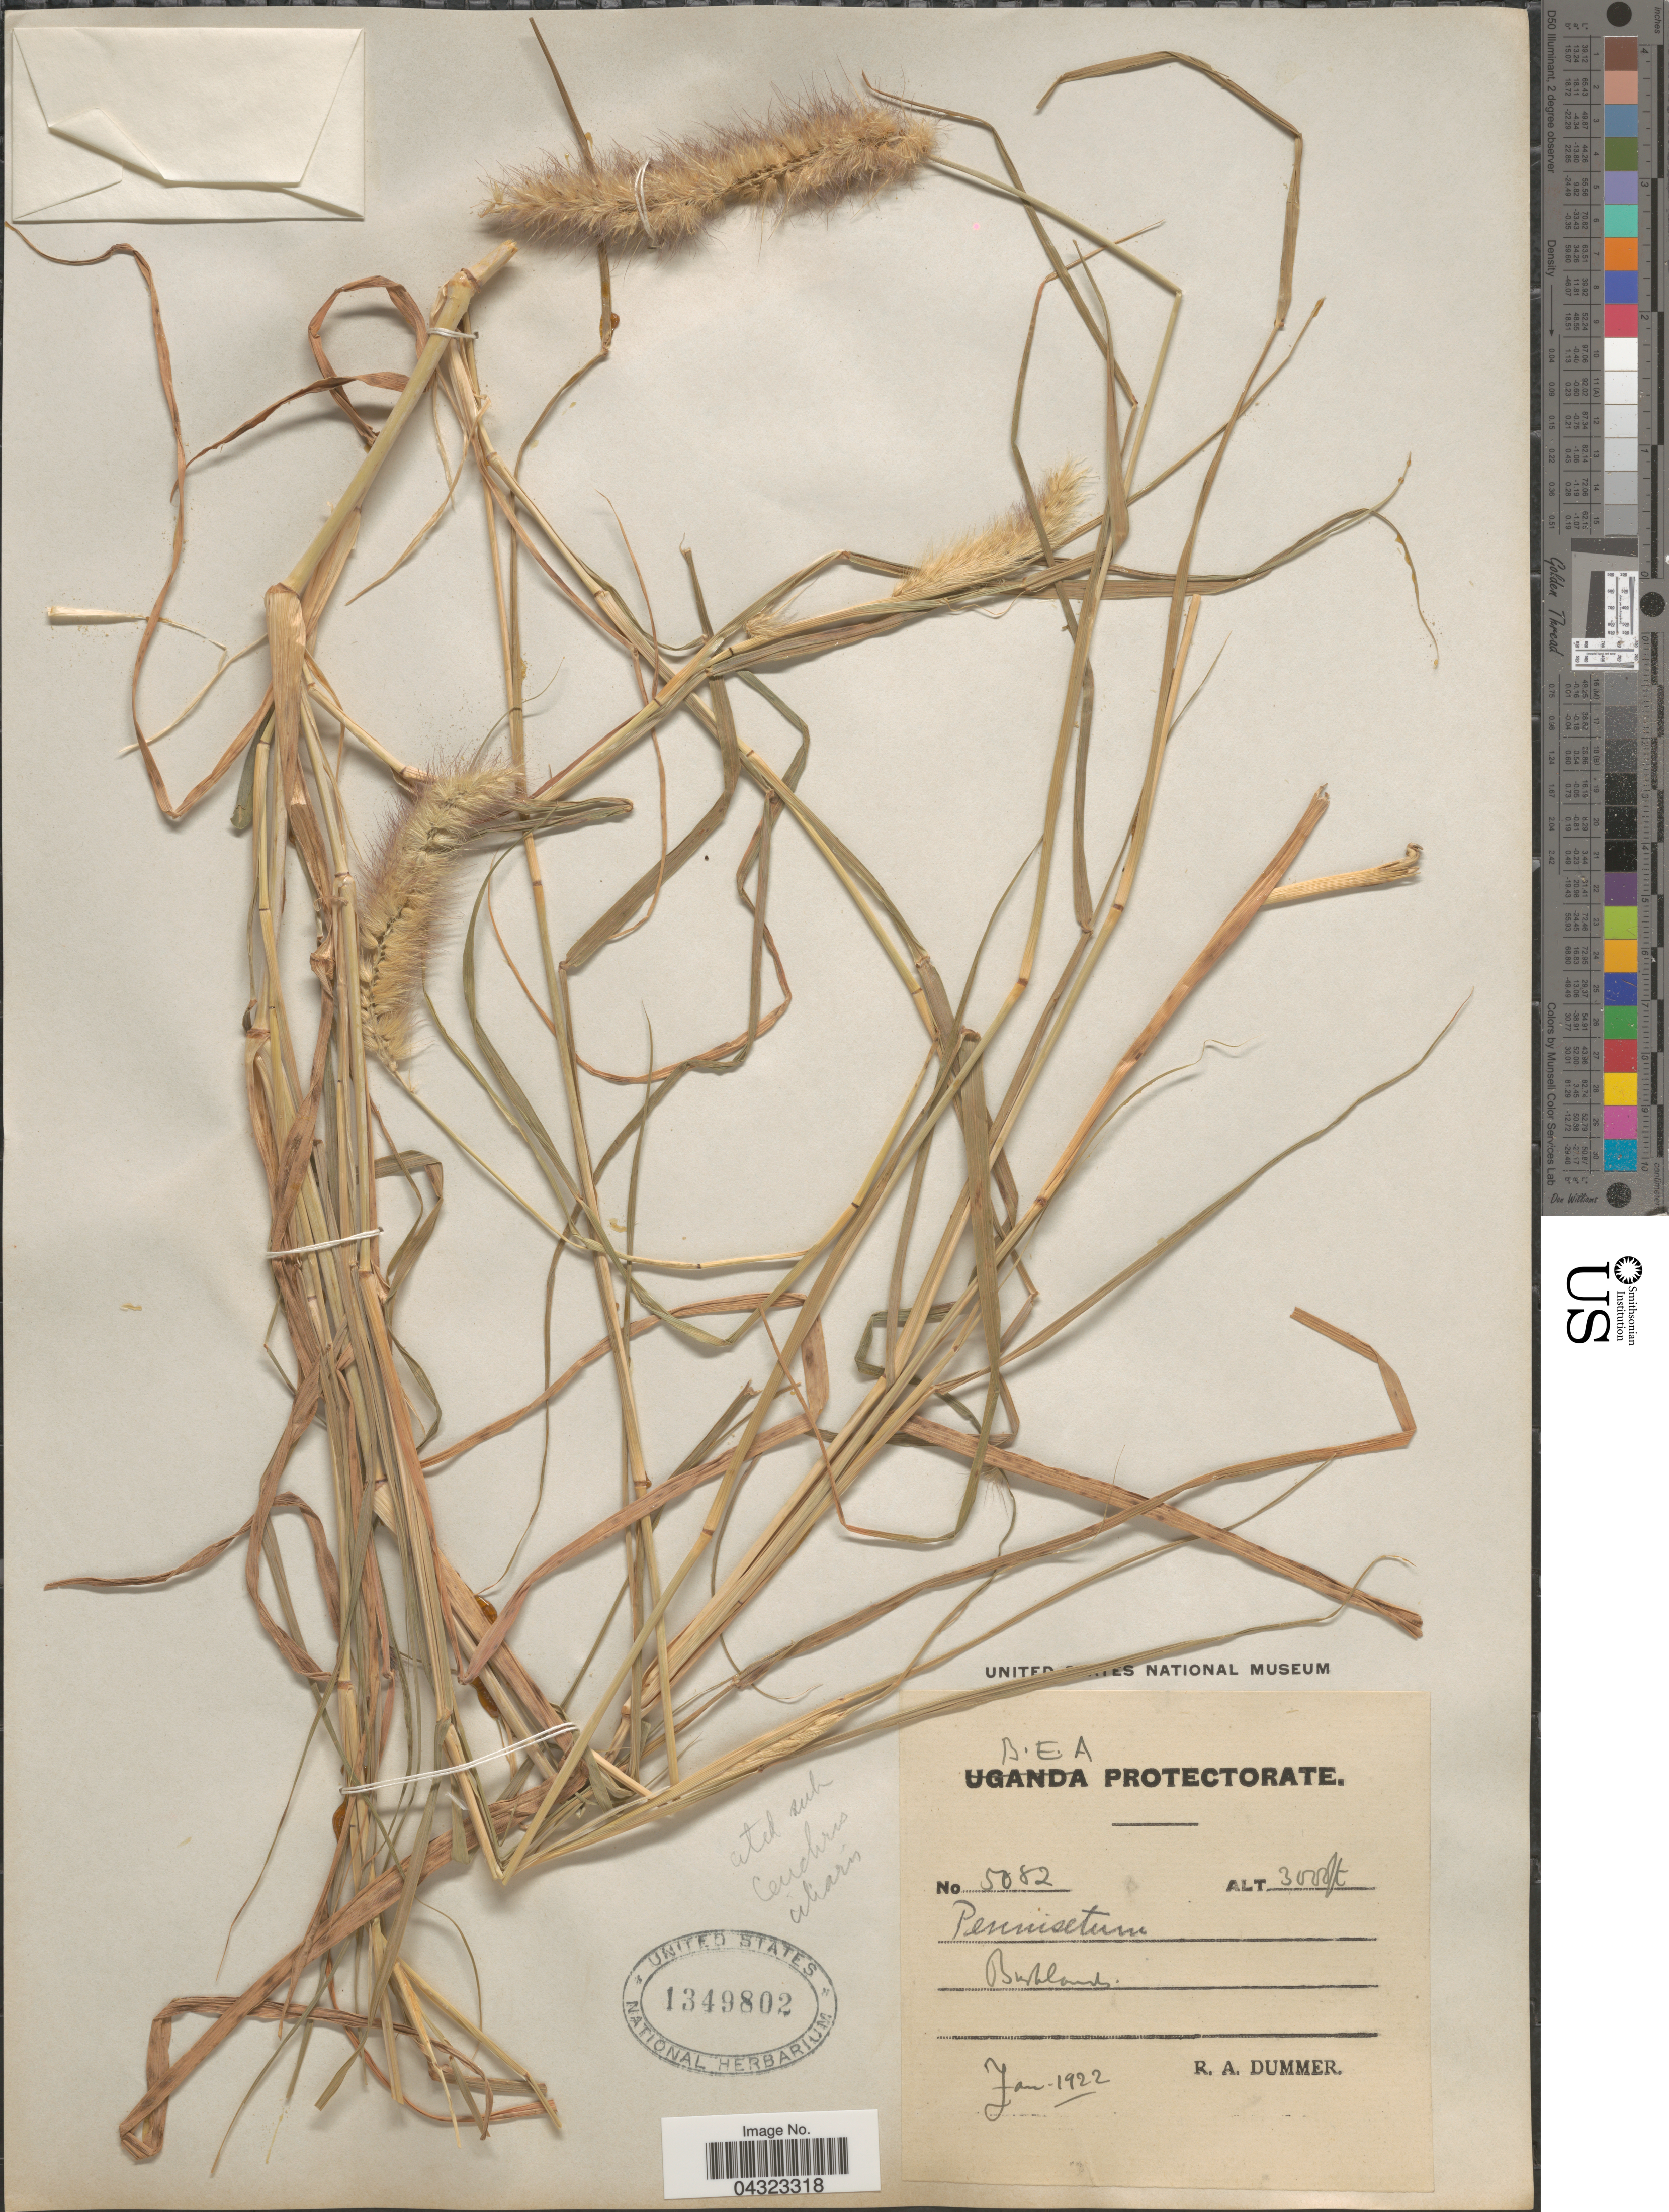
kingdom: Plantae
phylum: Tracheophyta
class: Liliopsida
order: Poales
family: Poaceae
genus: Cenchrus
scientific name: Cenchrus ciliaris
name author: L.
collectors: R. Dümmer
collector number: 5082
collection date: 1922-01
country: Kenya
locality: B.E.A. Protectorate. Bushlands.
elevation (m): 914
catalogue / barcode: US 1349802